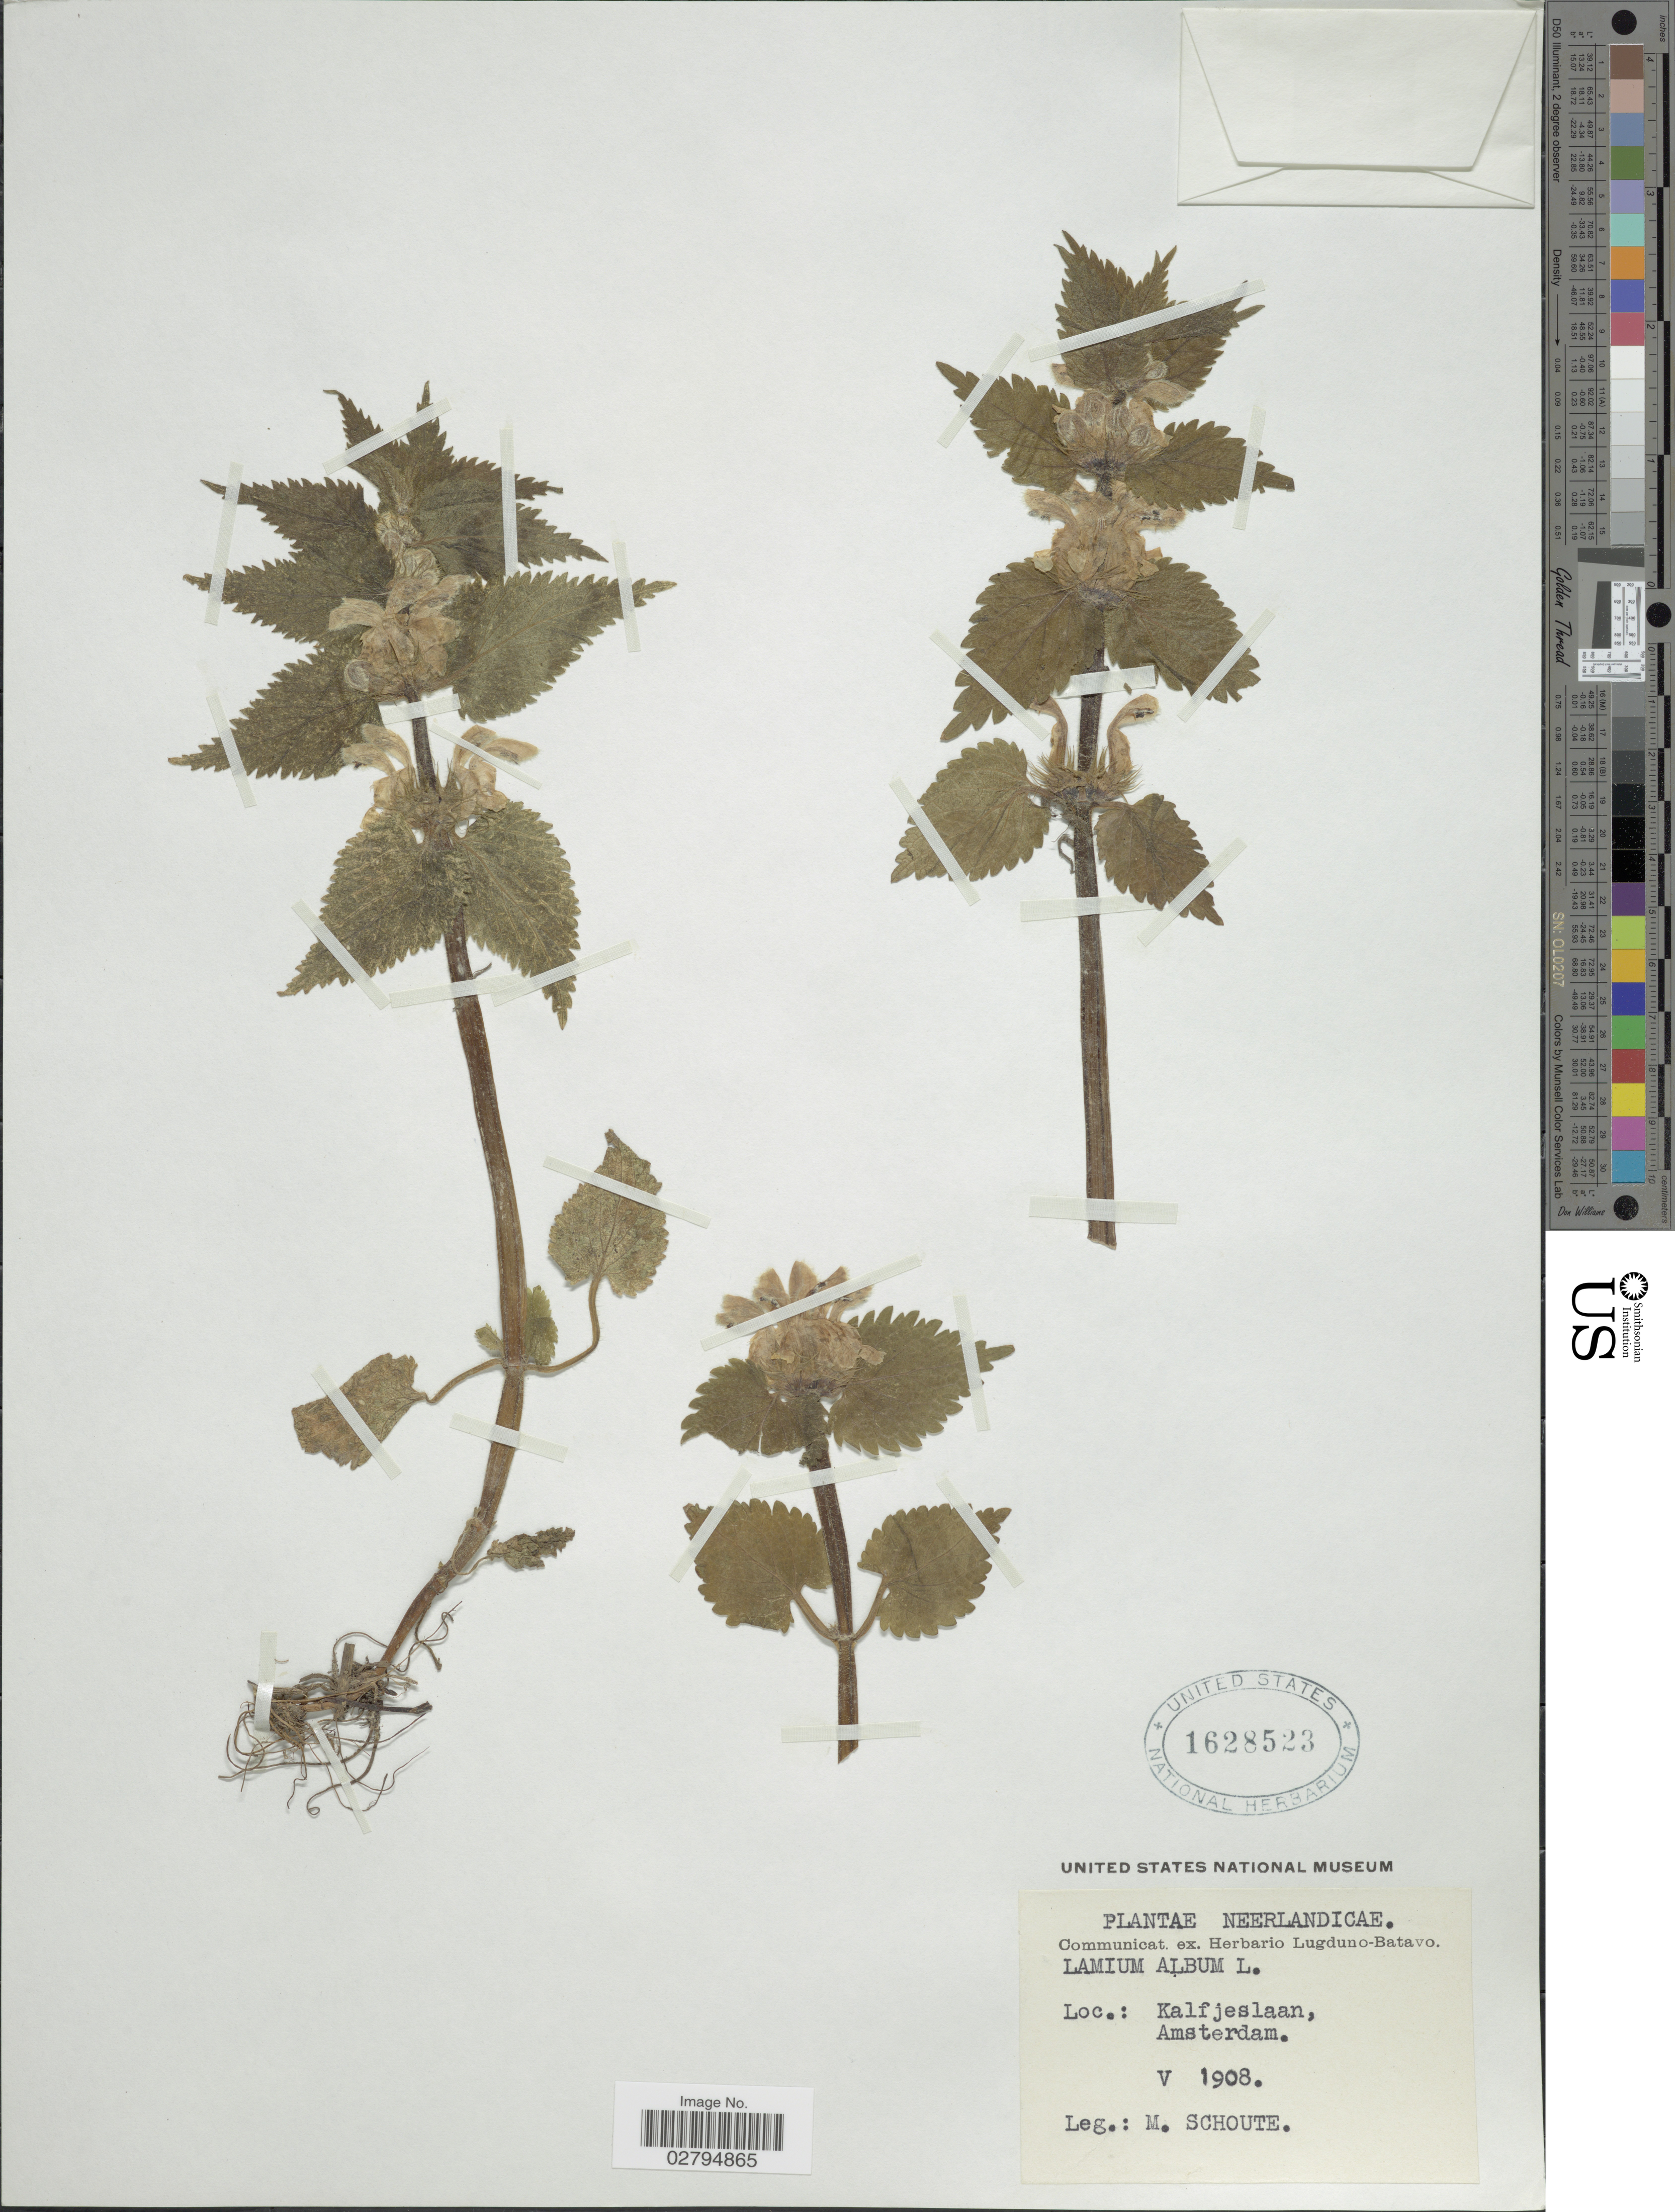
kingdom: Plantae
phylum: Tracheophyta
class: Magnoliopsida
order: Lamiales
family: Lamiaceae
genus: Lamium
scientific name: Lamium album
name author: L.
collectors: M. Schoute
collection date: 1908-05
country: Netherlands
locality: Kalfjeslaan, Amsterdam.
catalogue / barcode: US 1628523